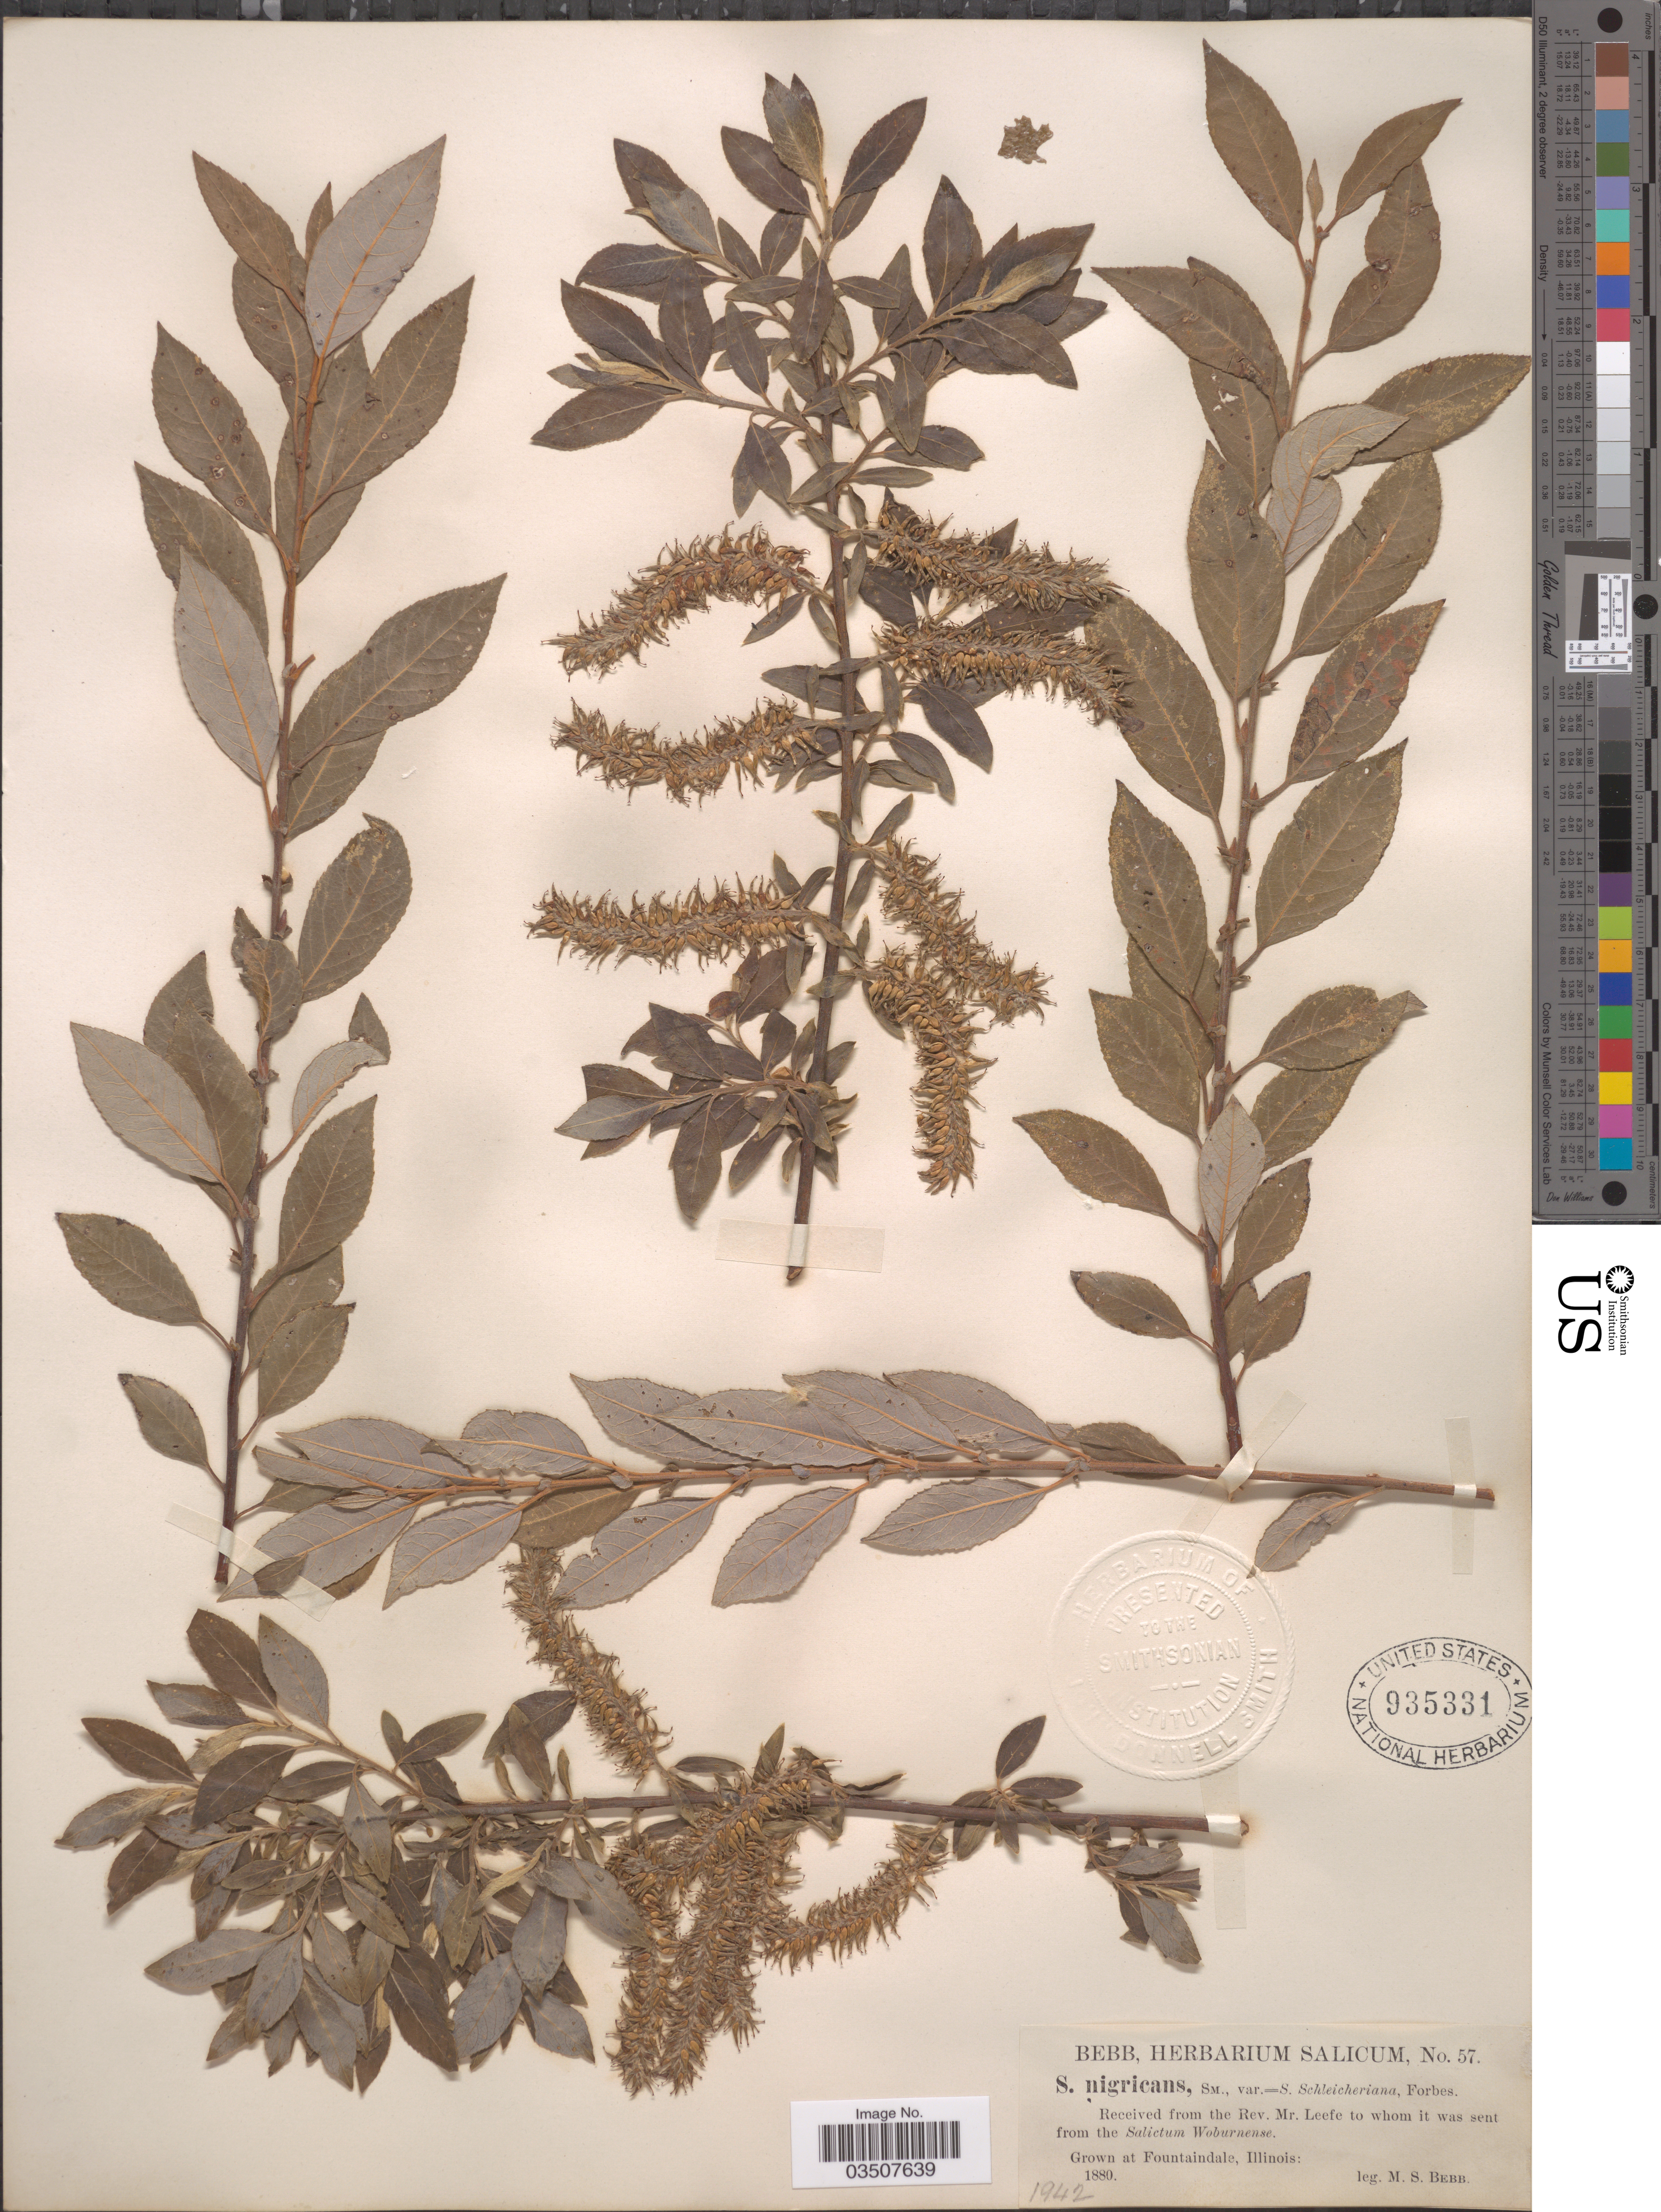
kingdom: Plantae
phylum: Tracheophyta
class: Magnoliopsida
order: Malpighiales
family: Salicaceae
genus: Salix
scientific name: Salix nigricans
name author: Sm.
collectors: M. Bebb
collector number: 57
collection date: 1880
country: United States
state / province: Illinois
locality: Grown at Fountaindale.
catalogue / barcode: US 935331